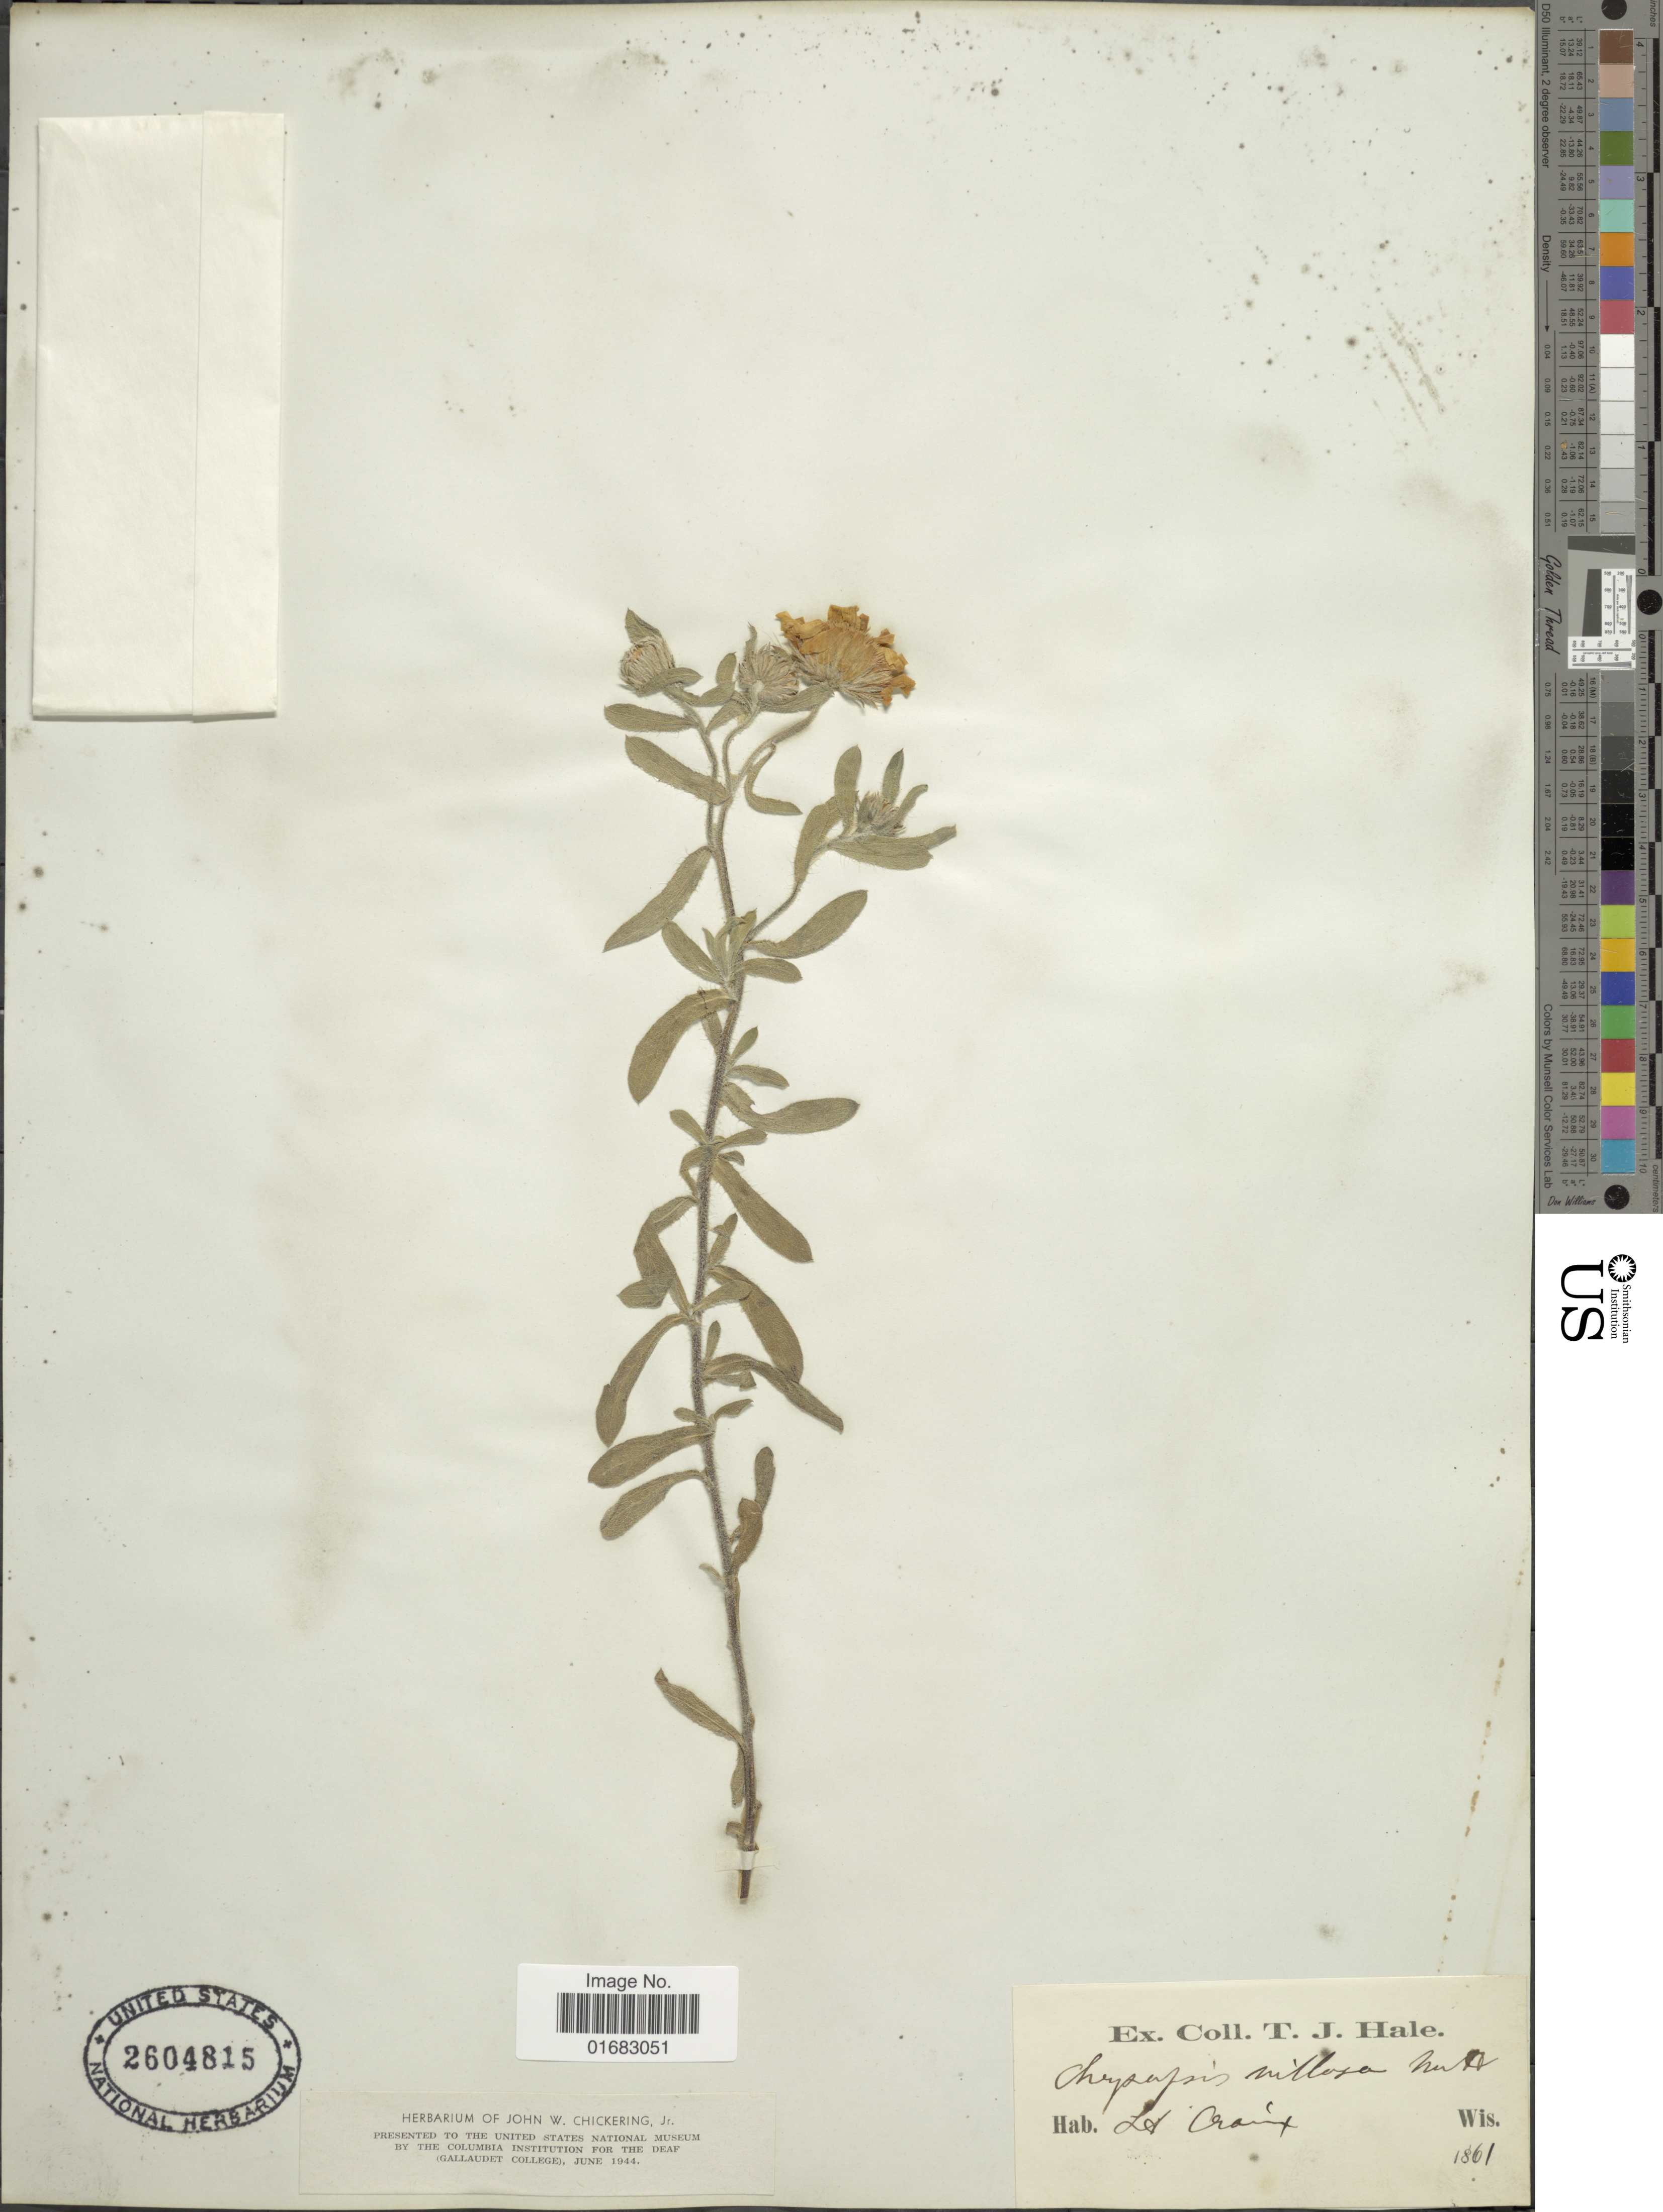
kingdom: Plantae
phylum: Tracheophyta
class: Magnoliopsida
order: Asterales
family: Asteraceae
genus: Heterotheca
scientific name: Heterotheca villosa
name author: (Pursh) Shinners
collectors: T. Hale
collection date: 1861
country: United States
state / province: Wisconsin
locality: St. Croix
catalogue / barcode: US 2604815